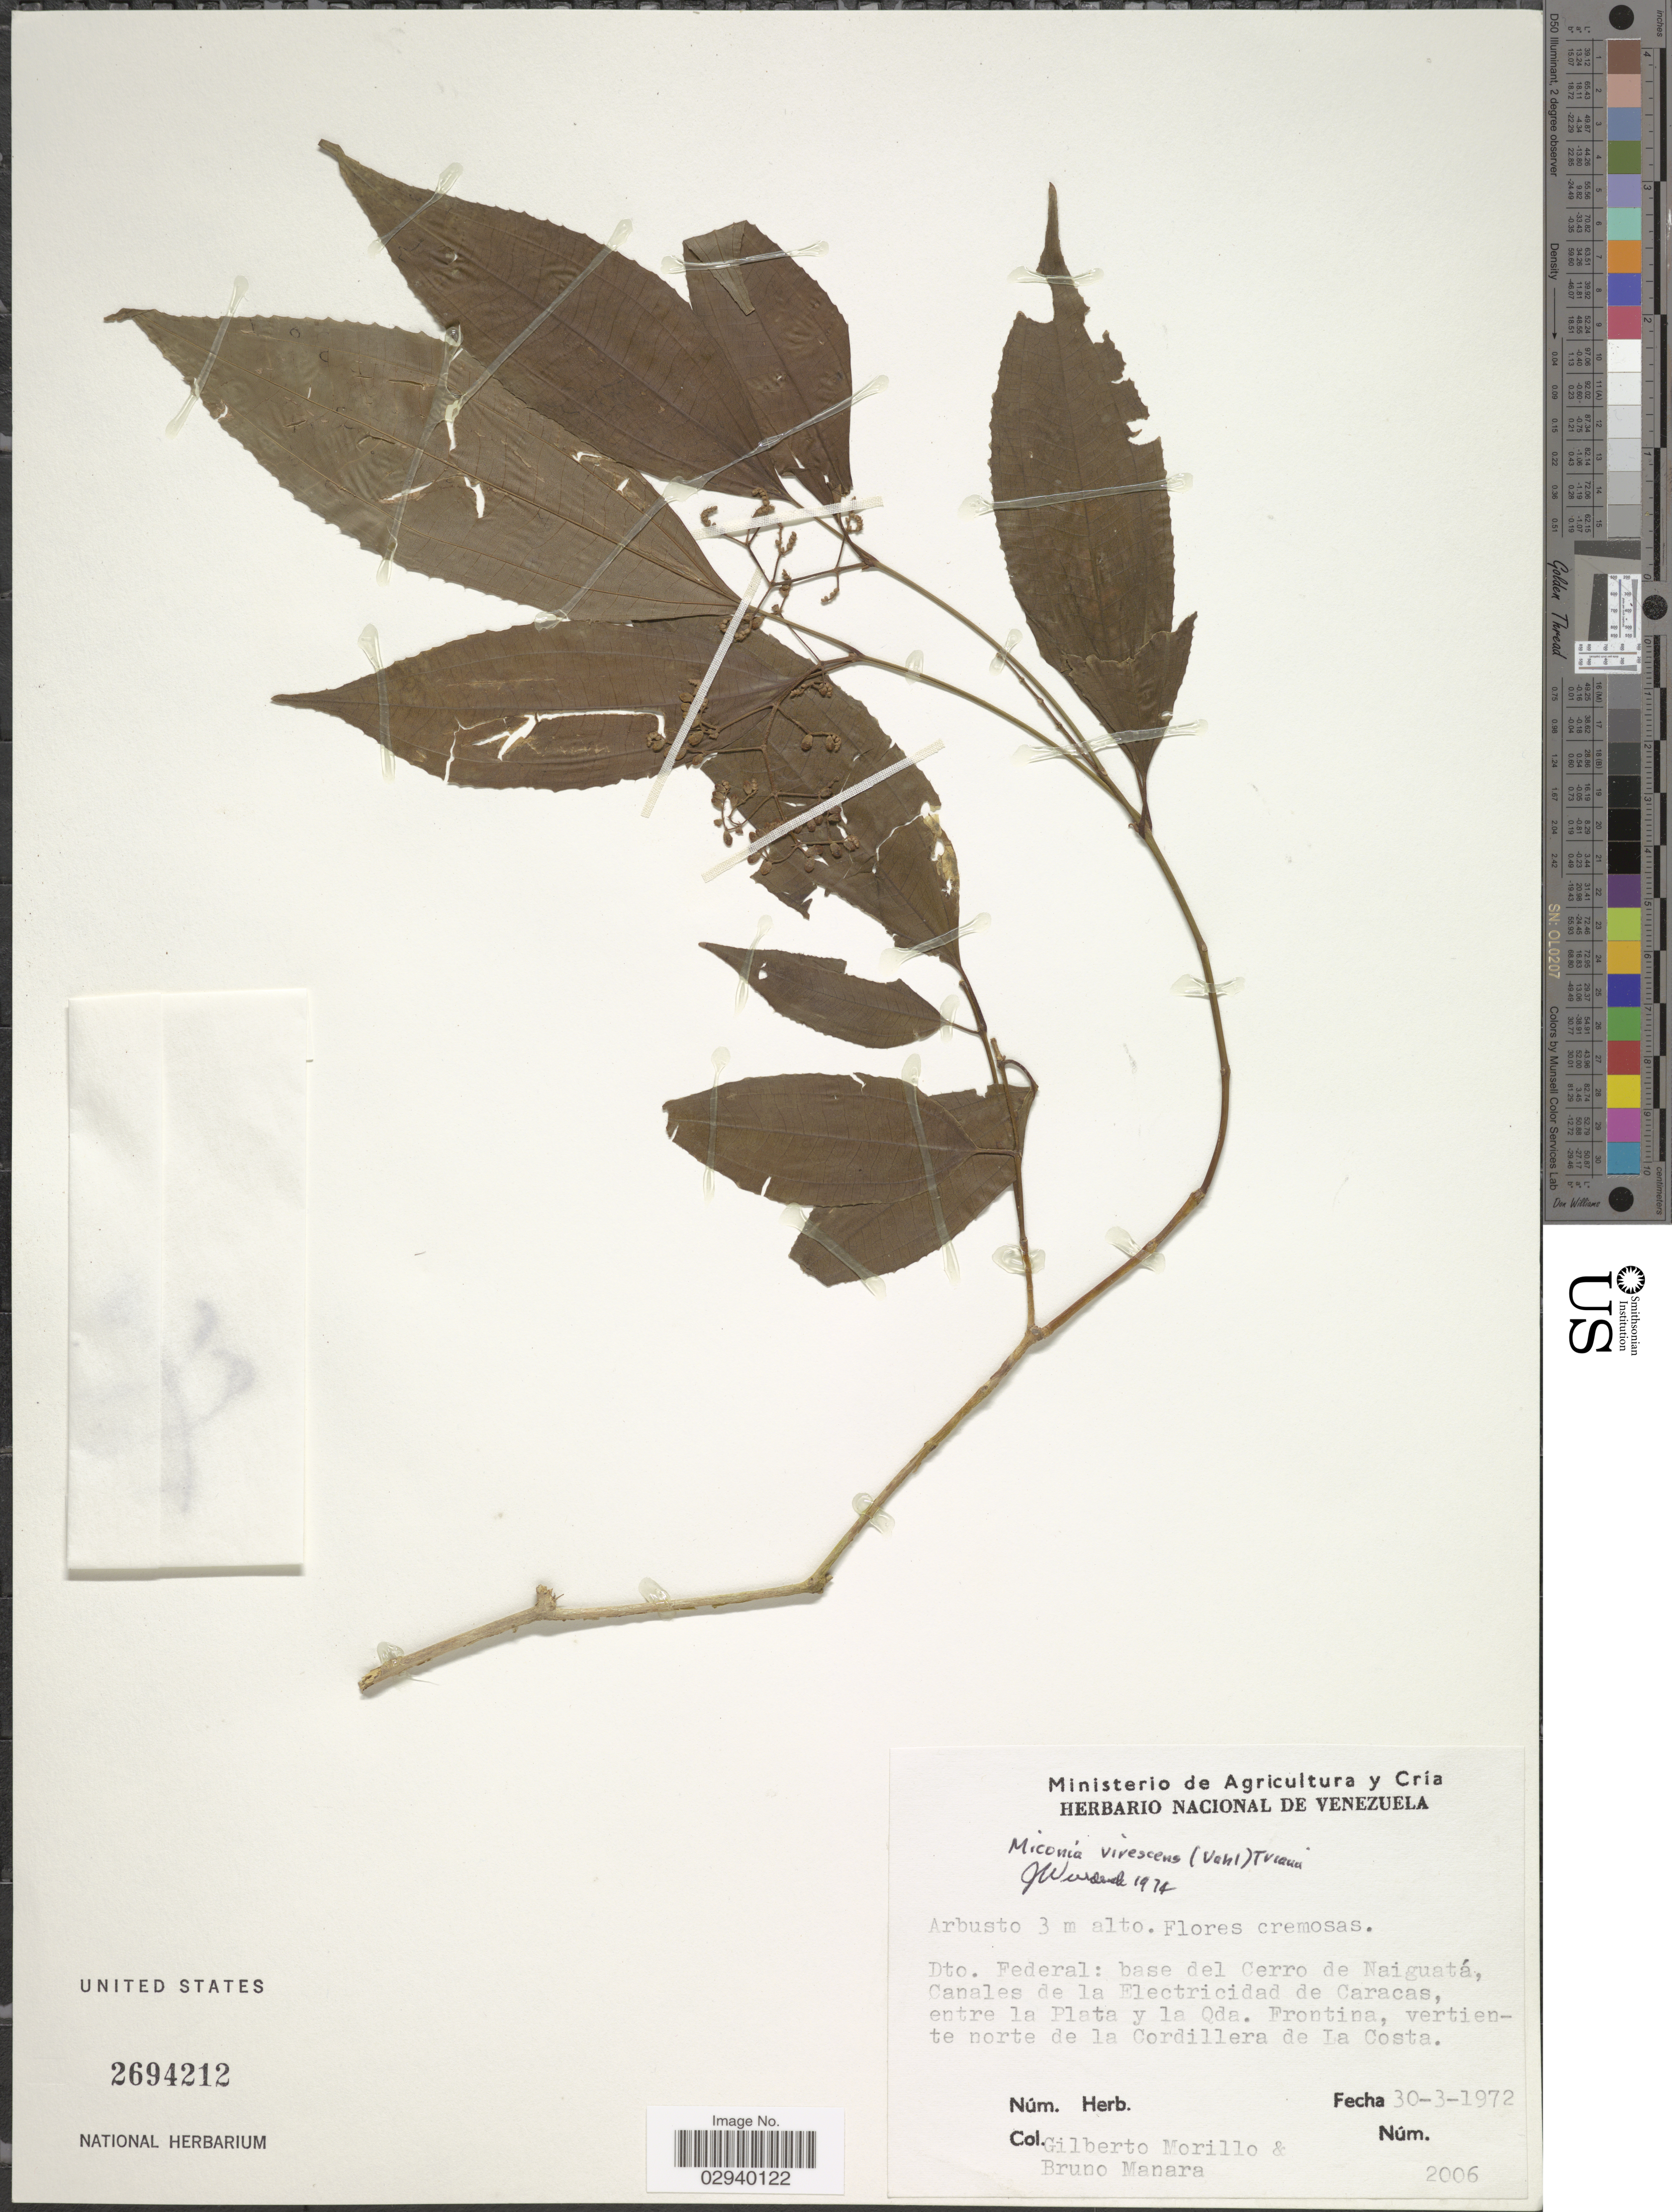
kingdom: Plantae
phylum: Tracheophyta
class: Magnoliopsida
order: Myrtales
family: Melastomataceae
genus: Miconia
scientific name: Miconia laevigata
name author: (L.) D. Don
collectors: G. N. Morillo & B. Manara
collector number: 2006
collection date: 1972-03-30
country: Venezuela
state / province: Distrito Federal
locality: Dto. Federal: base del Cerro de Naiguatá, Canales de la Electricidad de Caracas, entre la Plata y la Qda. Frontina, vertiente norte de la Cordillera de La Costa.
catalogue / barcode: US 2694212